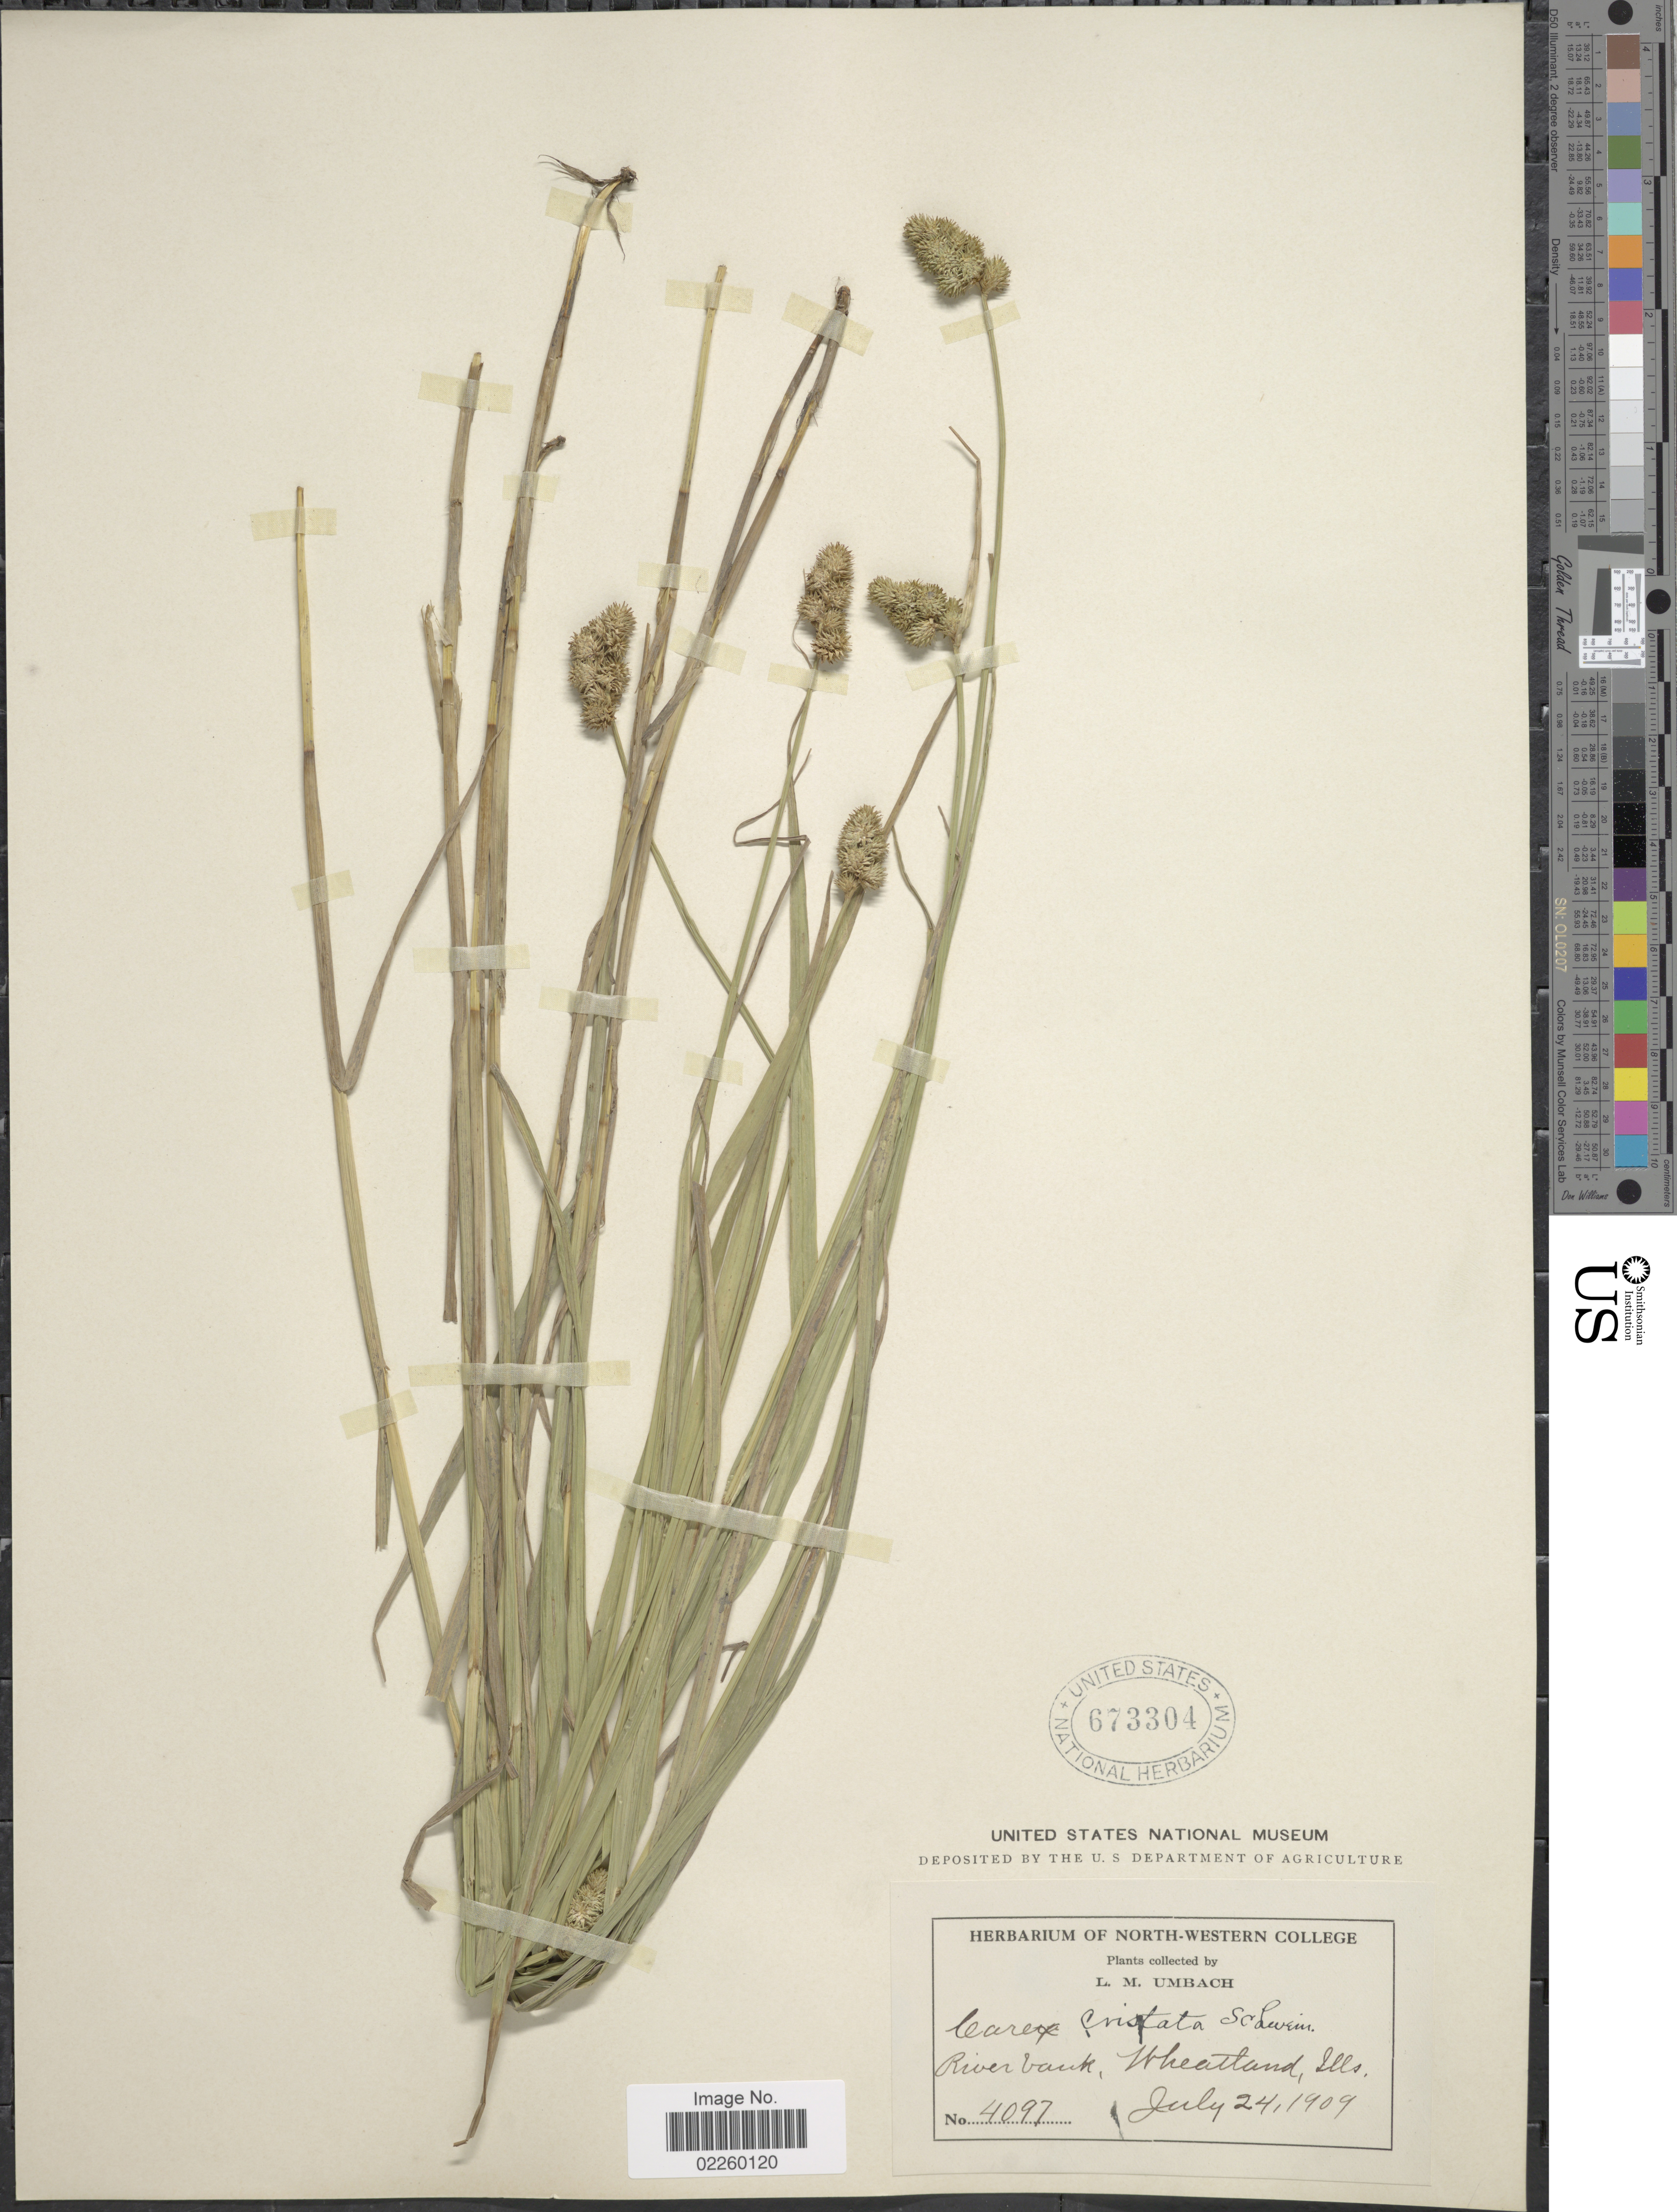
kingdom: Plantae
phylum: Tracheophyta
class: Liliopsida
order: Poales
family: Cyperaceae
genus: Carex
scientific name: Carex cristatella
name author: Britton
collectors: L. M. Umbach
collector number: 4097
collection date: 1909-07-24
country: United States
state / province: Illinois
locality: Wheatland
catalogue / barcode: US 673304